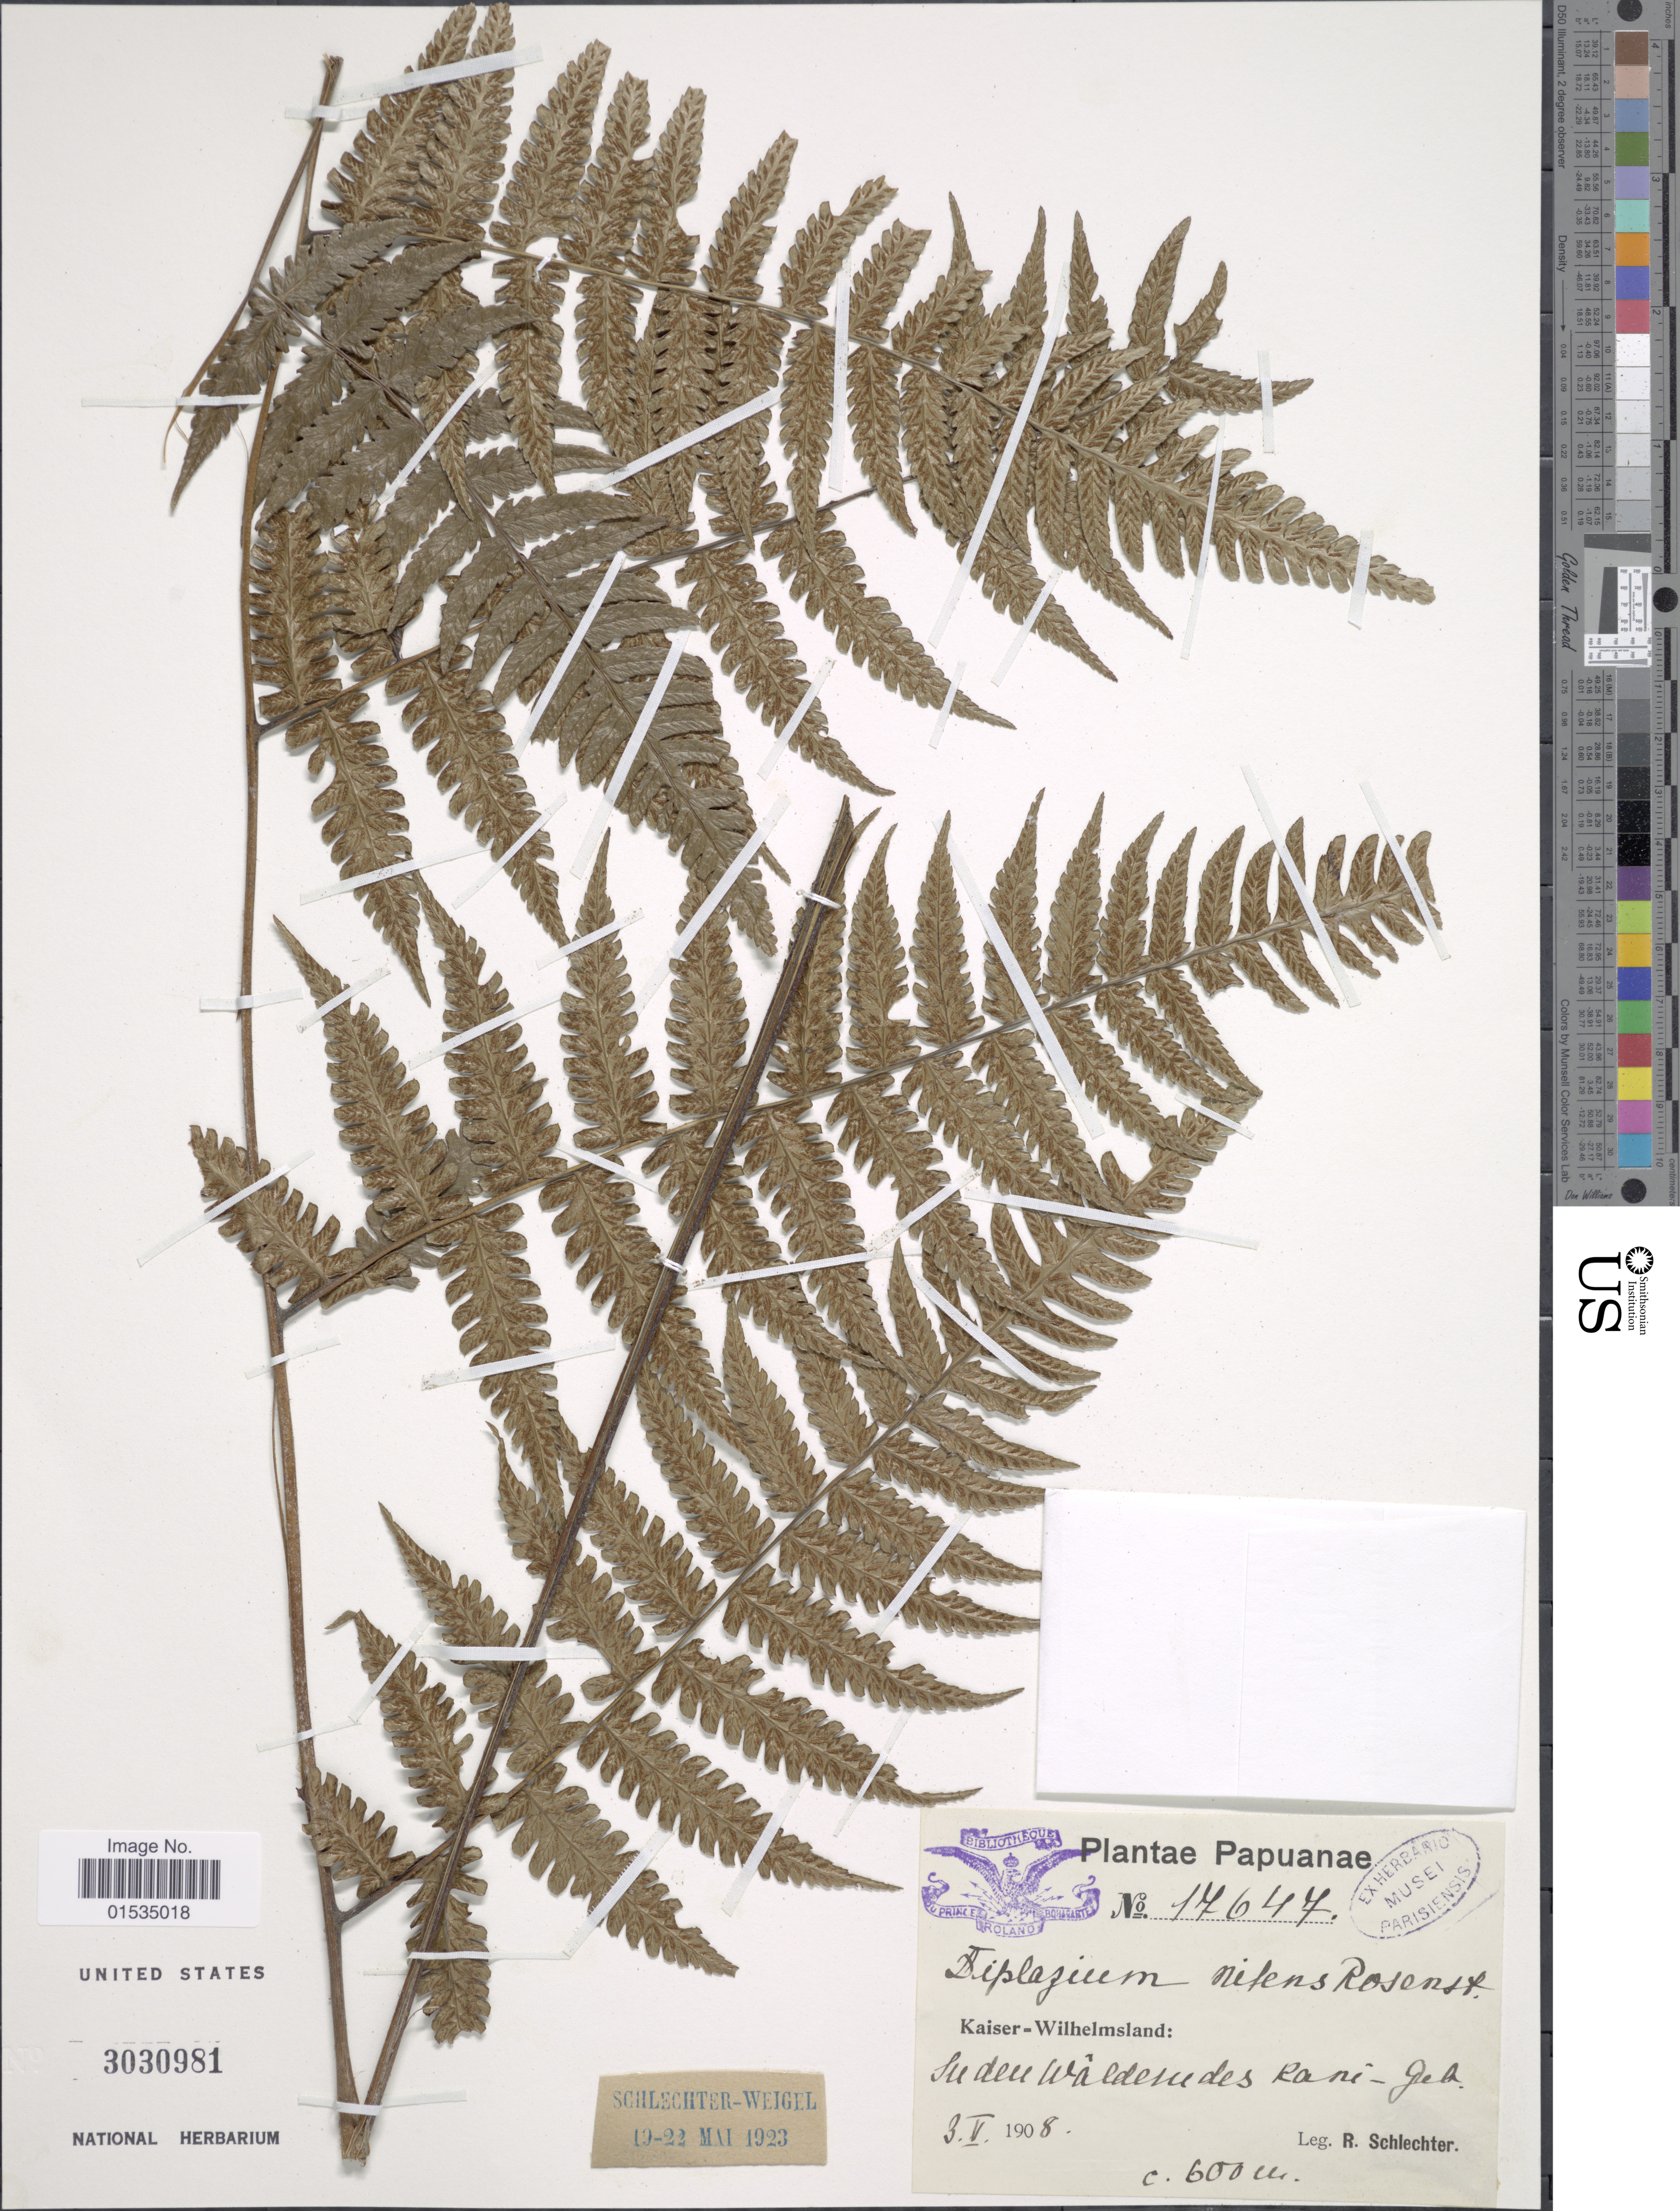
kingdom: Plantae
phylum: Tracheophyta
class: Polypodiopsida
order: Polypodiales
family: Athyriaceae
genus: Diplazium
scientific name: Diplazium nitens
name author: Rosenst.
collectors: F. R. R. Schlechter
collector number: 17647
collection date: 1908-05-03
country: Papua New Guinea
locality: Kaiser-Wilhelmsland: In den Wäldern des Kani geb.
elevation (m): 600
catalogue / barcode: US 3030981